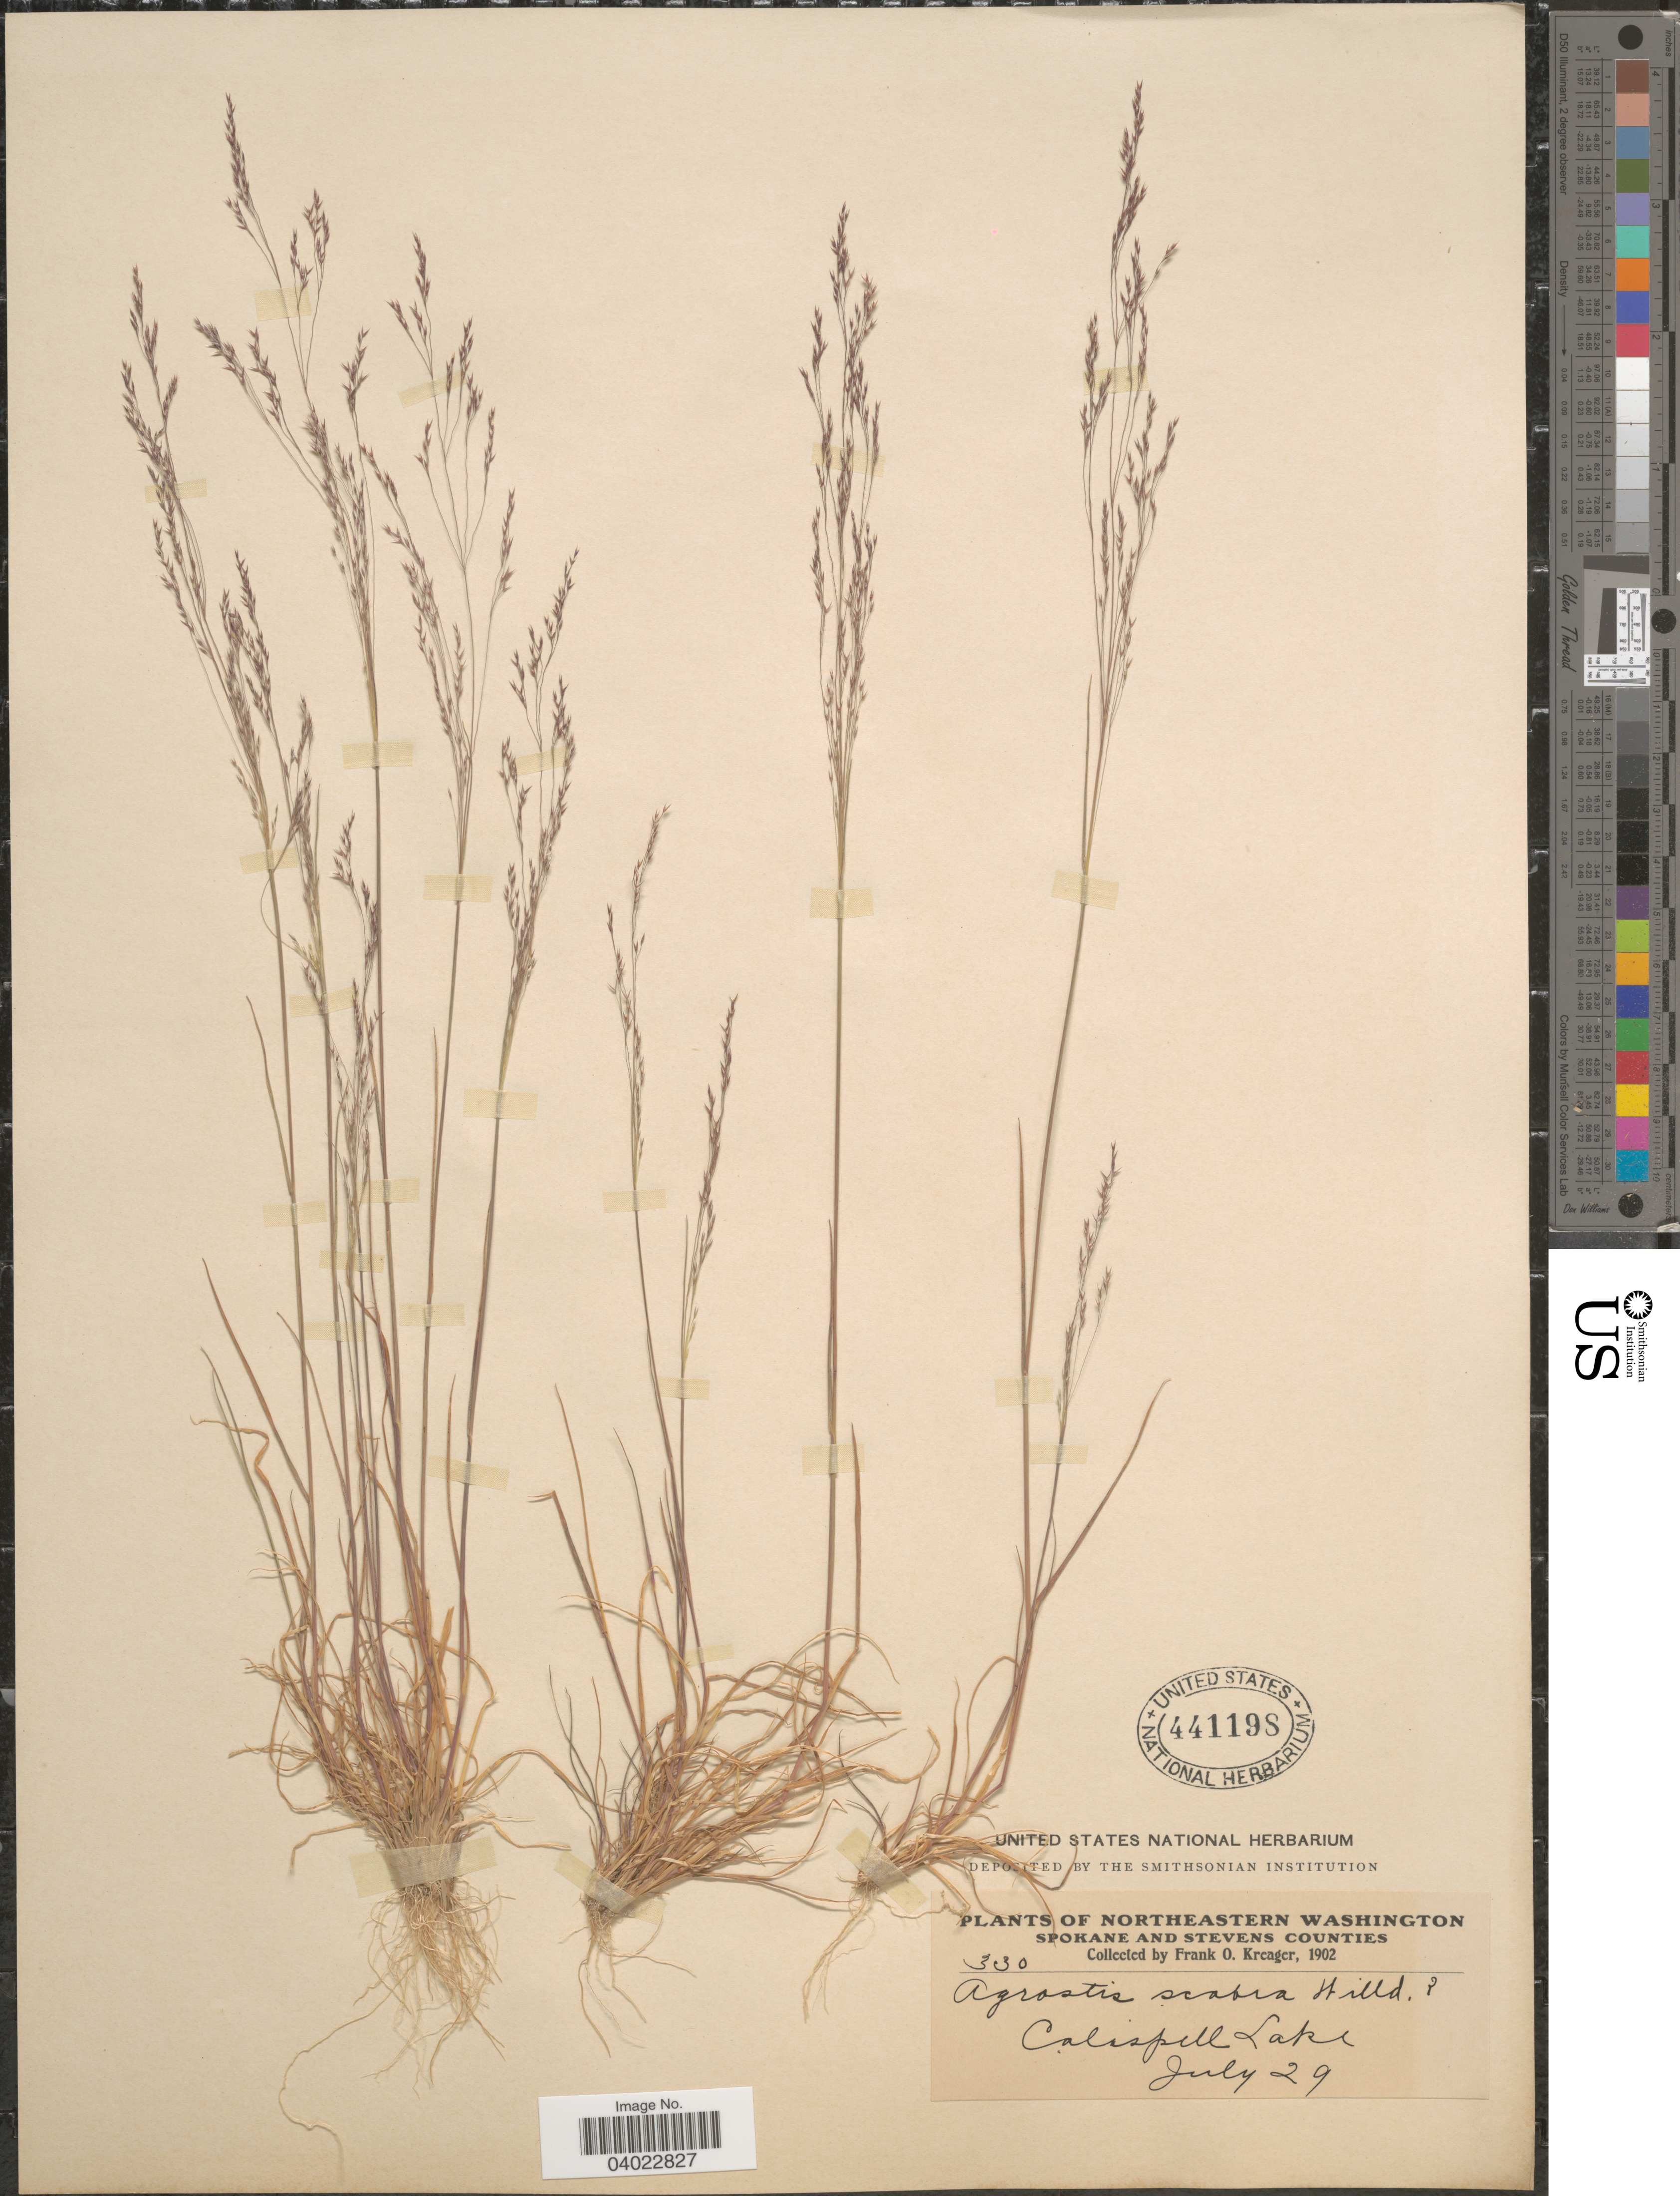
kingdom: Plantae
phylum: Tracheophyta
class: Liliopsida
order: Poales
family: Poaceae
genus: Agrostis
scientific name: Agrostis scabra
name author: Willd.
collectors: F. Kreager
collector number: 330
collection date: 1902-07-29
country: United States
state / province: Washington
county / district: Spokane / Stevens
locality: Northeastern Washington. Spokane and Stevens Counties. Calispell Lake.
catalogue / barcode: US 441198